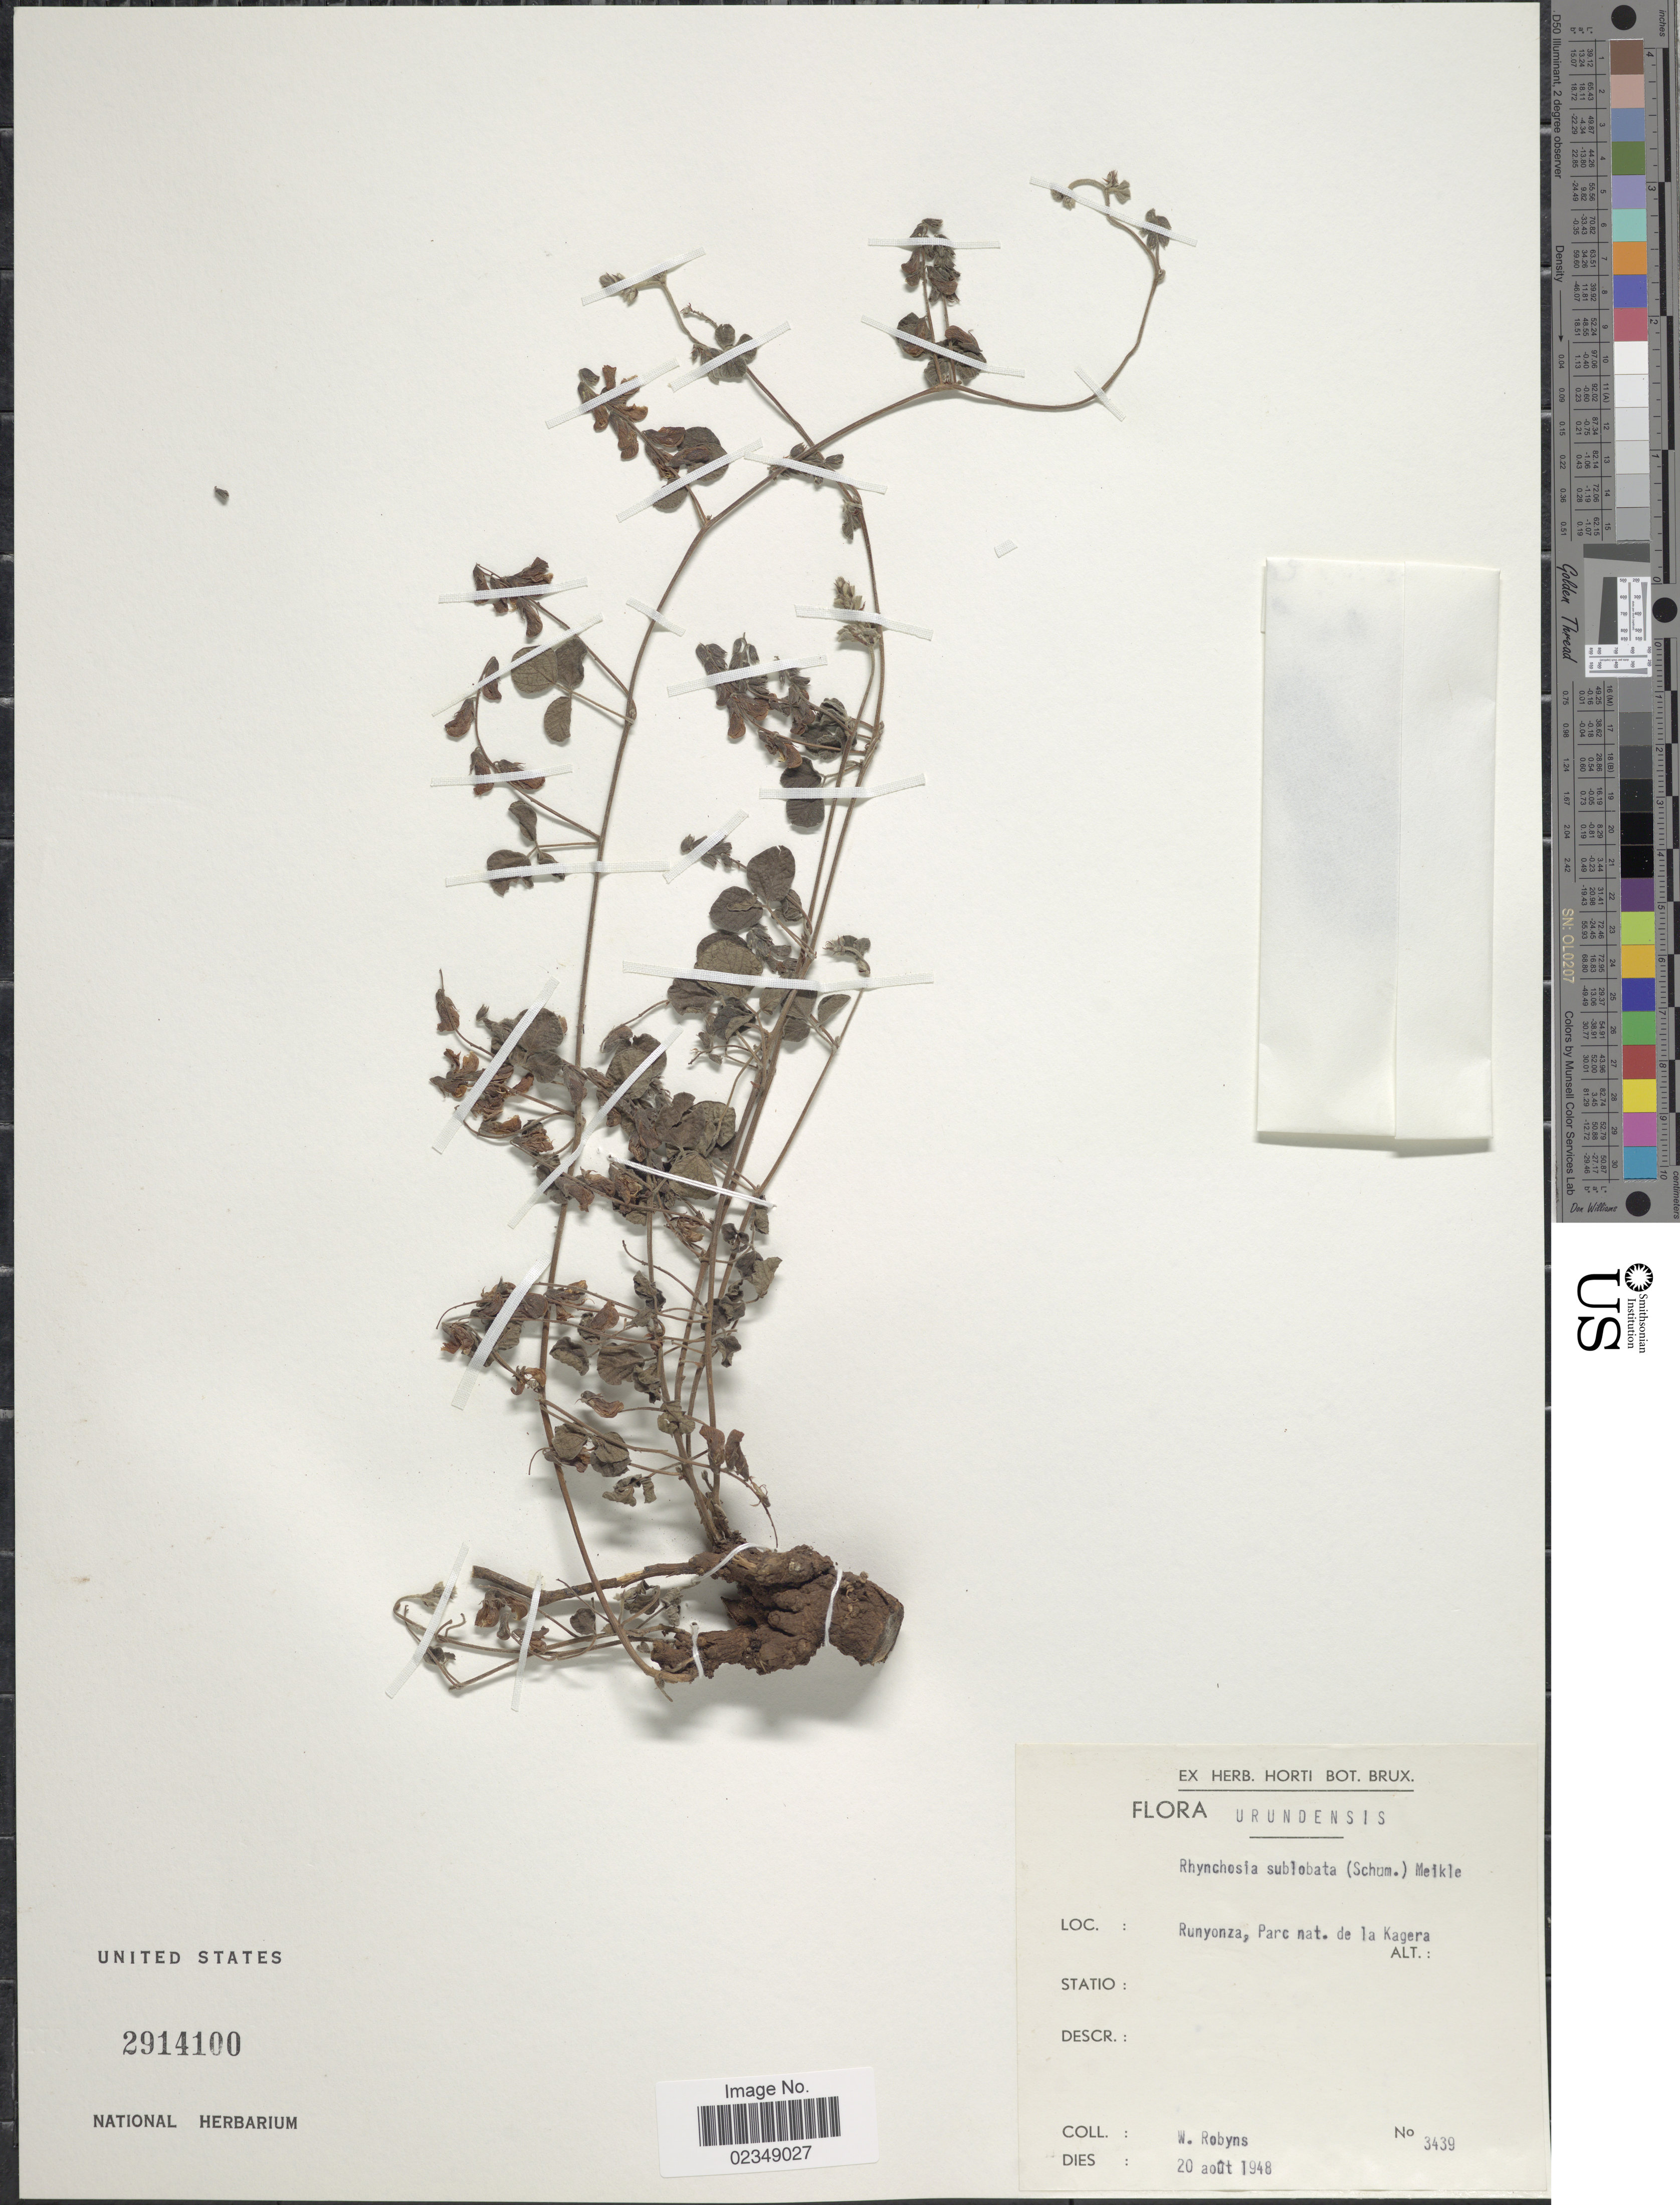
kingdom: Plantae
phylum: Tracheophyta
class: Magnoliopsida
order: Fabales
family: Fabaceae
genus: Rhynchosia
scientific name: Rhynchosia sublobata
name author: (Schumach.) Meikle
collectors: W. Robyns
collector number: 3439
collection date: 1948-08-20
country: Tanzania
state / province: Kagera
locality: Urundensis, Runyonza, Parc. nat, de la Kagera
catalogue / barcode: US 2914100